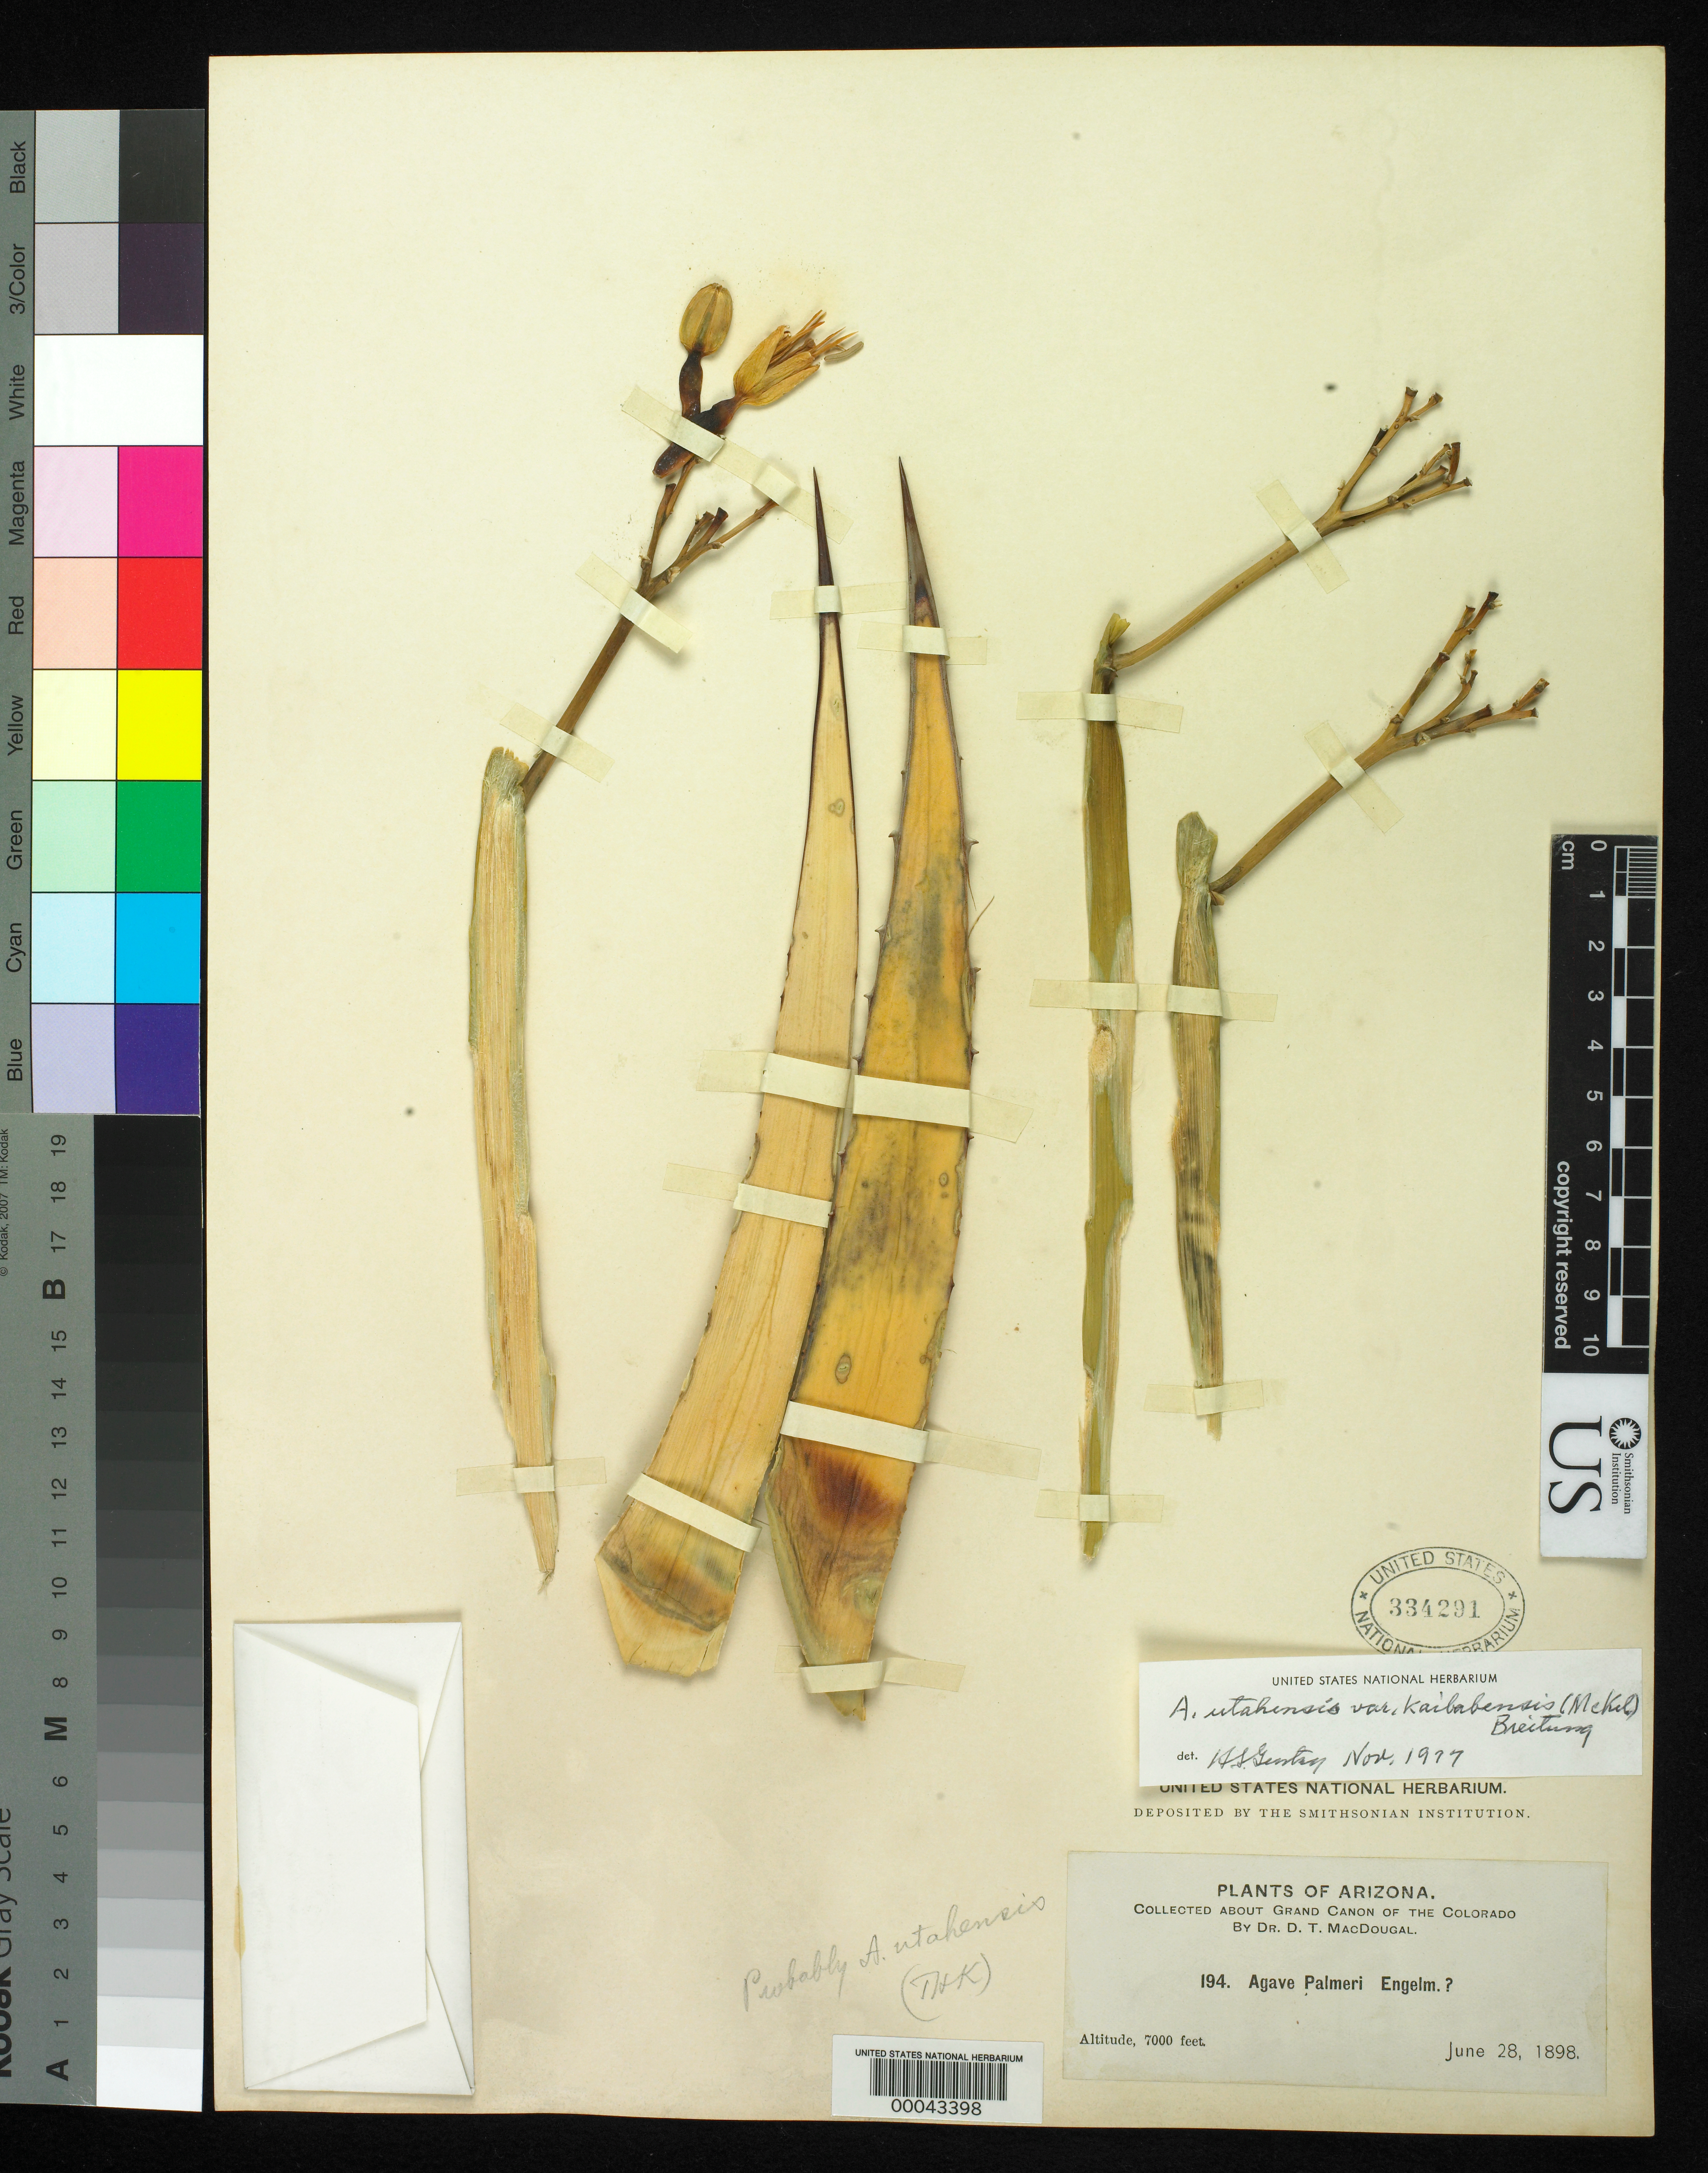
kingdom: Plantae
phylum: Tracheophyta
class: Liliopsida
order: Asparagales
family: Asparagaceae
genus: Agave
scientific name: Agave utahensis var. kaibabensis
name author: (McKelvey) Breitung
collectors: D. T. MacDougal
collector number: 194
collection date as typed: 28 Jun 1898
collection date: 1898-06-28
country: United States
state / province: Arizona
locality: About grand canyon of colorado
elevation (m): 2134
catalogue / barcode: US 334291